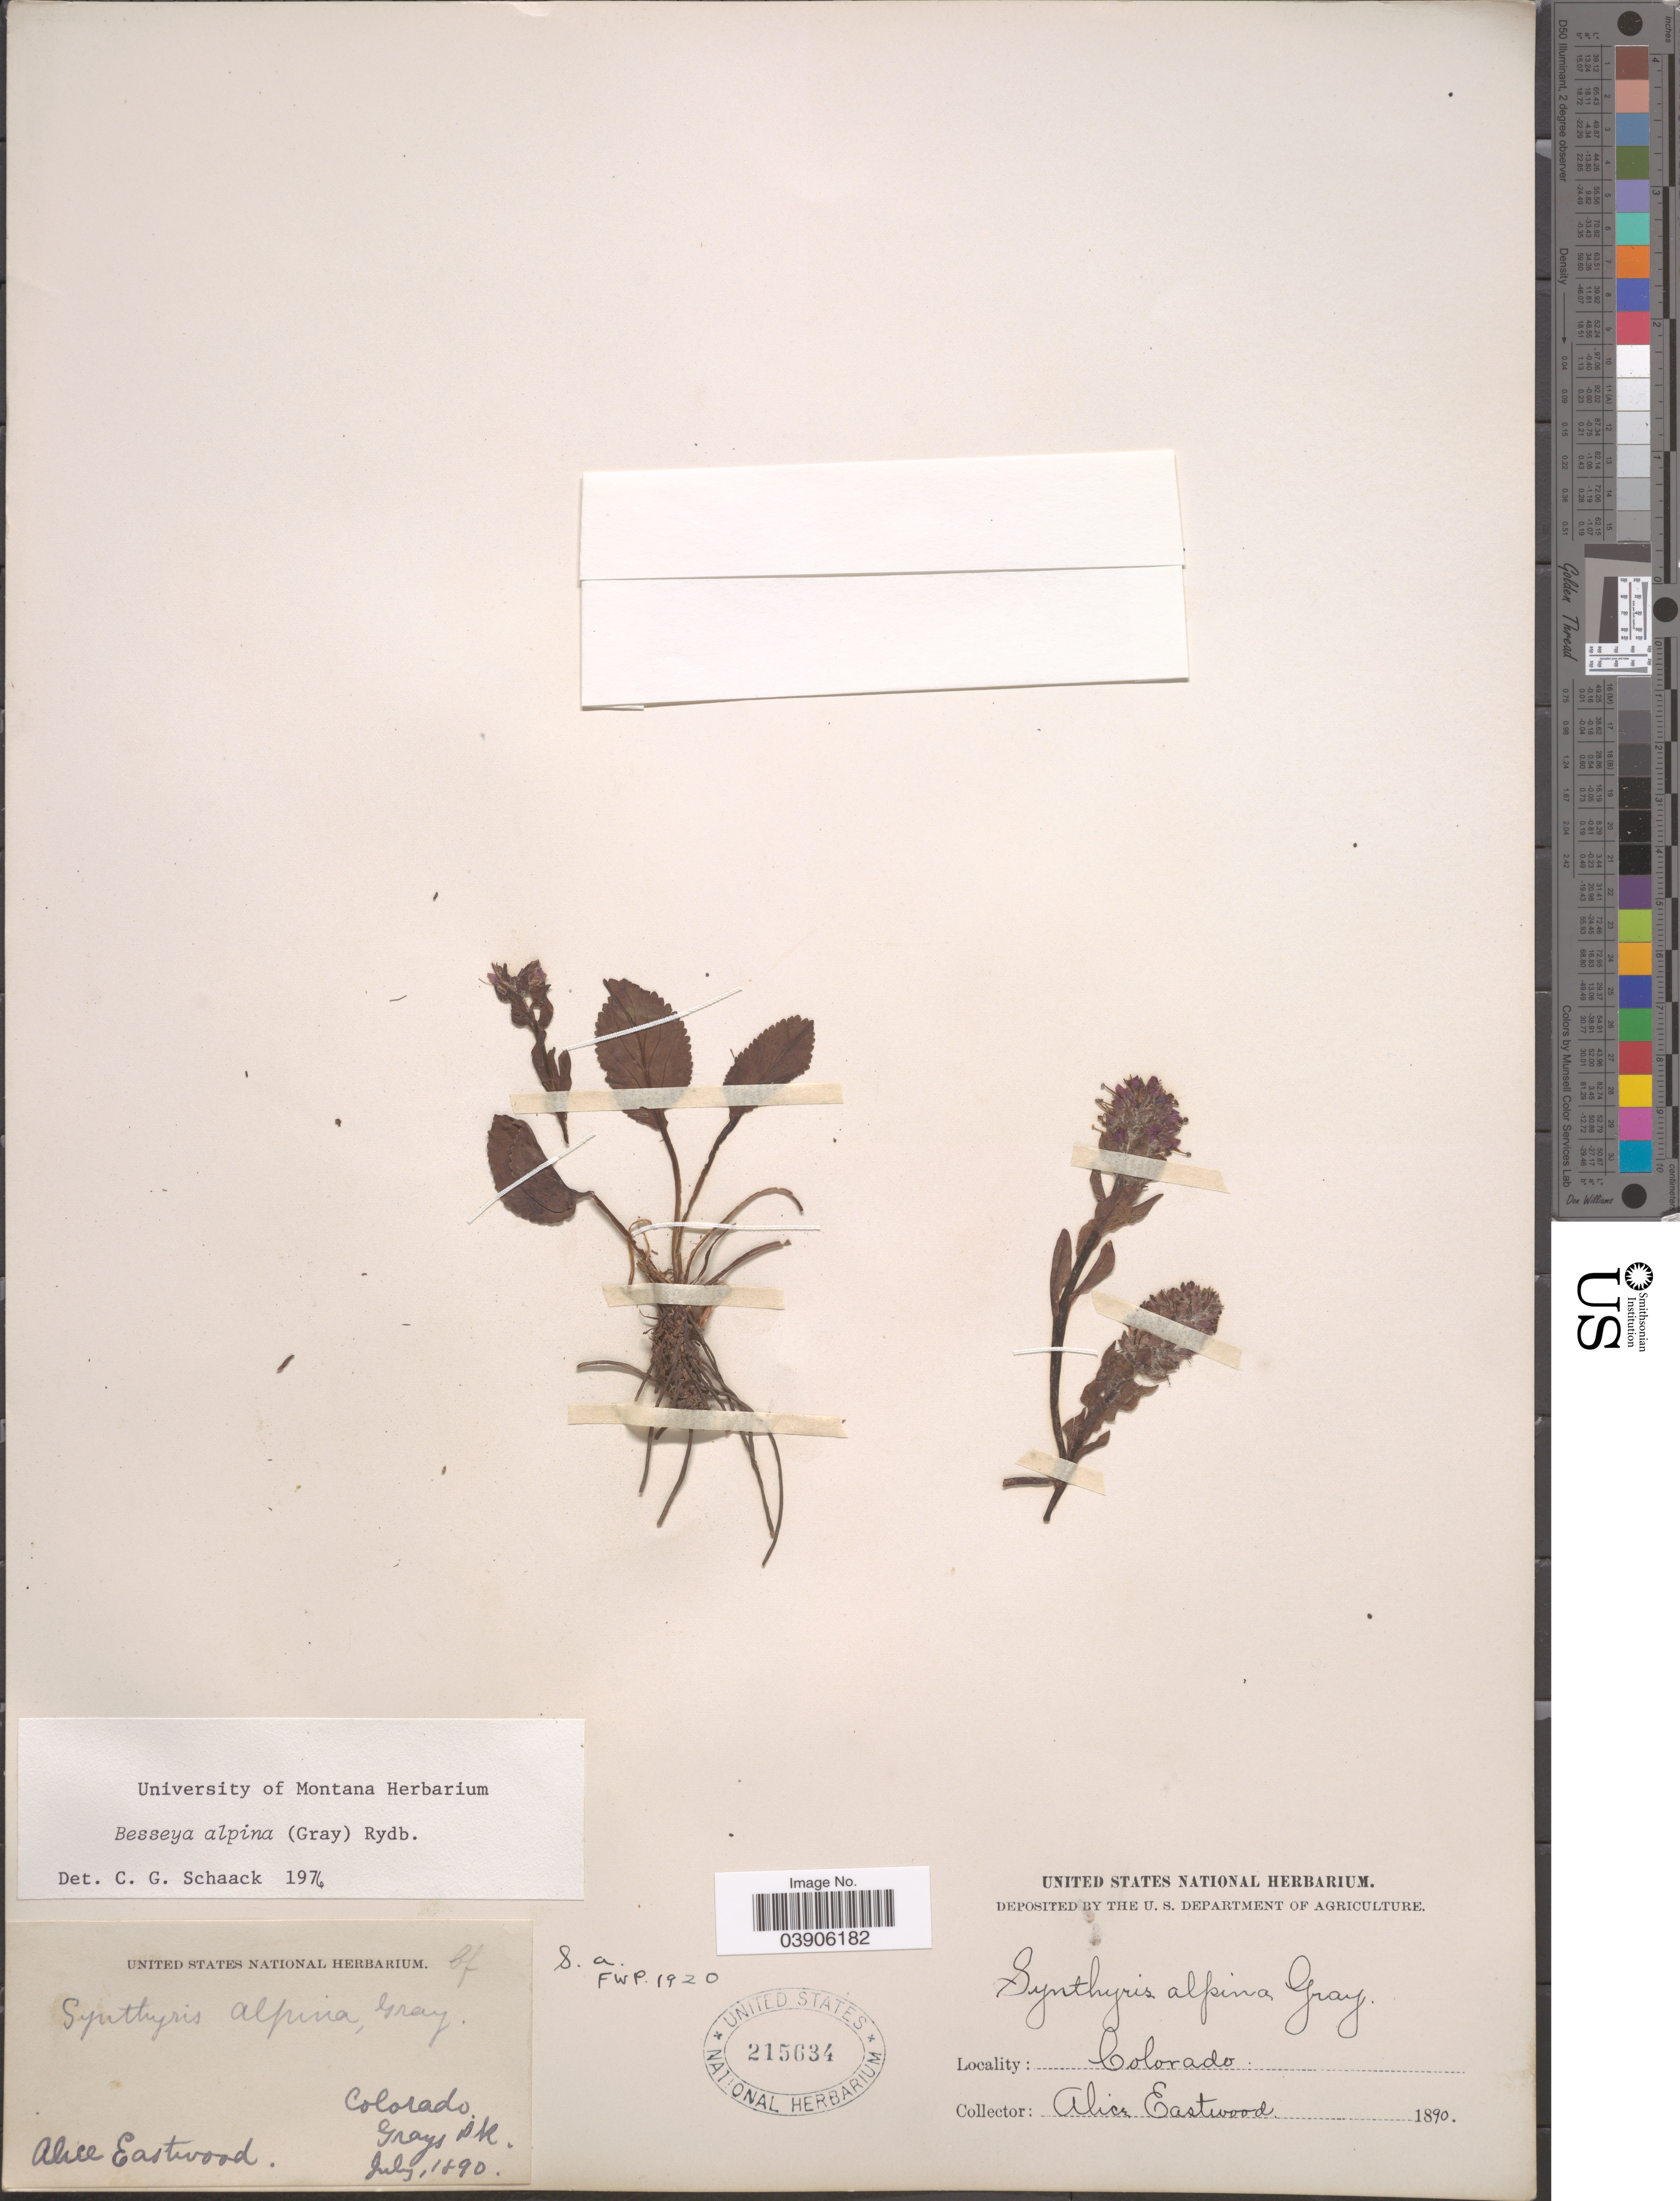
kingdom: Plantae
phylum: Tracheophyta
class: Magnoliopsida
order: Lamiales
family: Plantaginaceae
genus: Synthyris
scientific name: Synthyris alpina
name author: A. Gray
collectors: A. Eastwood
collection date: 1890-07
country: United States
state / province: Colorado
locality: Grays Pk.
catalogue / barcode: US 215634